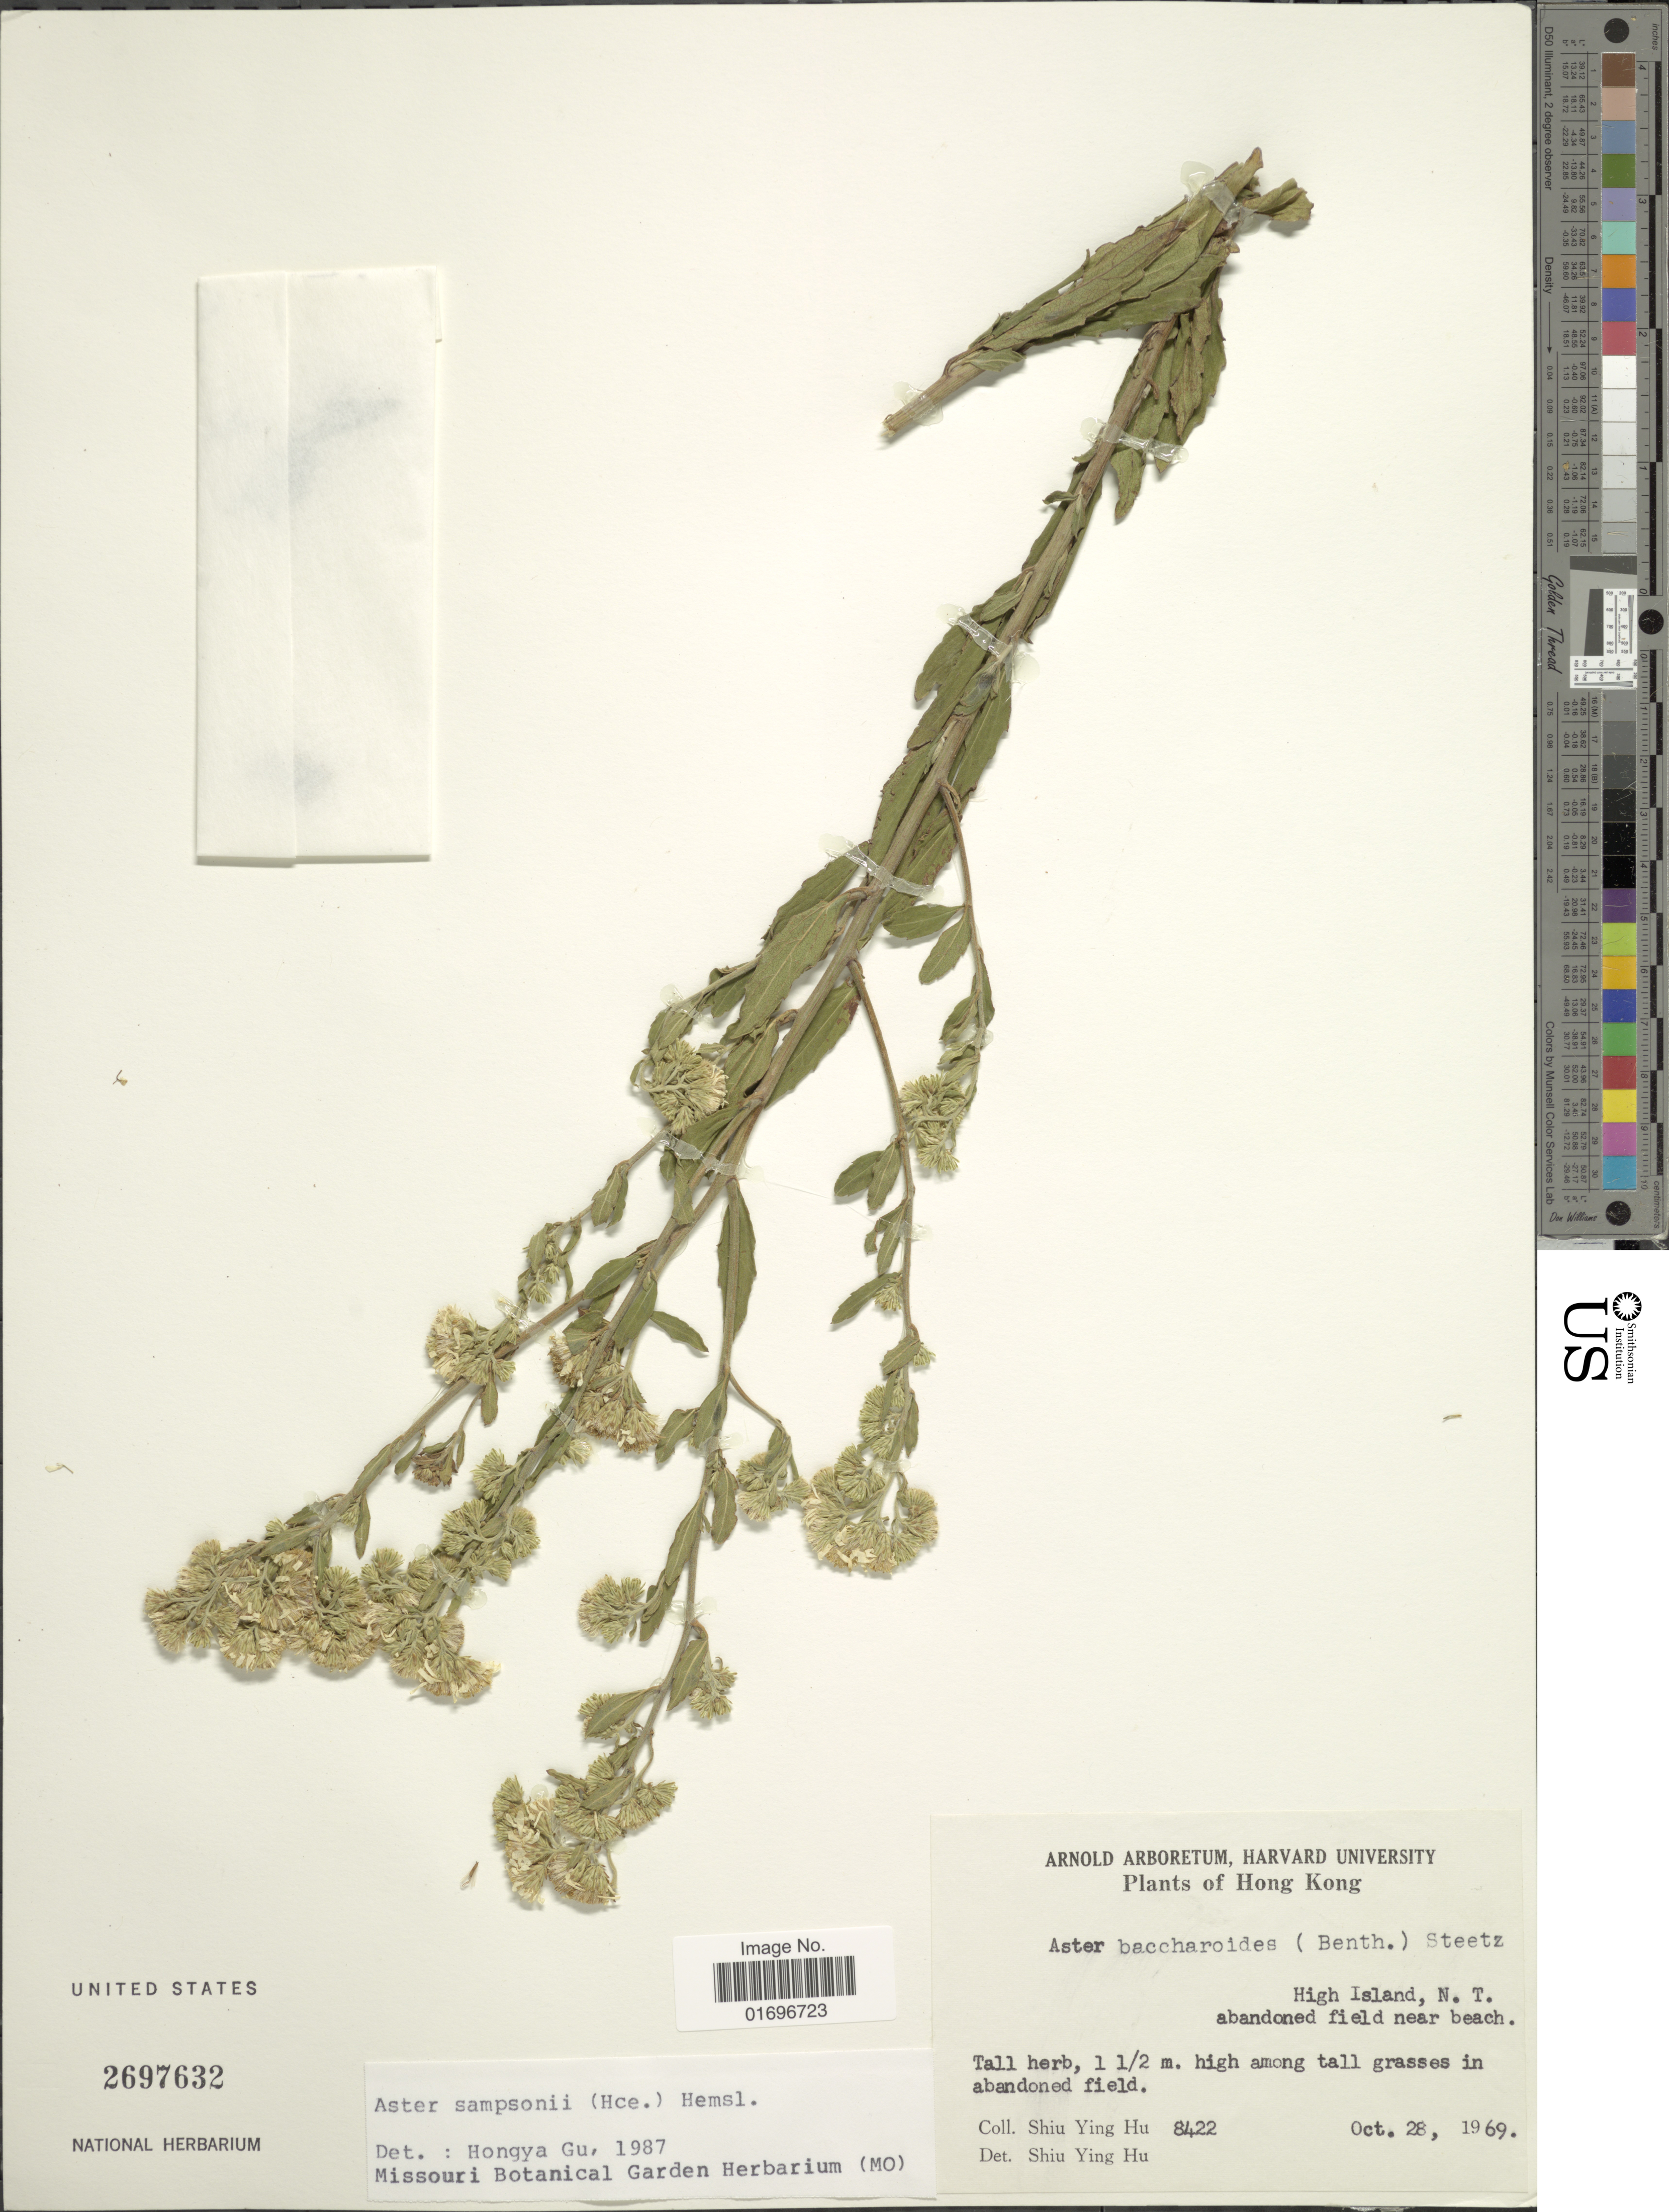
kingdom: Plantae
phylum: Tracheophyta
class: Magnoliopsida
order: Asterales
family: Asteraceae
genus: Aster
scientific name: Aster sampsonii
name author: (Hance) Hemsl.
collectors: S. Y. Hu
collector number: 8422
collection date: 1969-10-28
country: China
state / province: Hong Kong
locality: Hong Kong. High Island, N.T. abandoned field near beach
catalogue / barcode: US 2697632